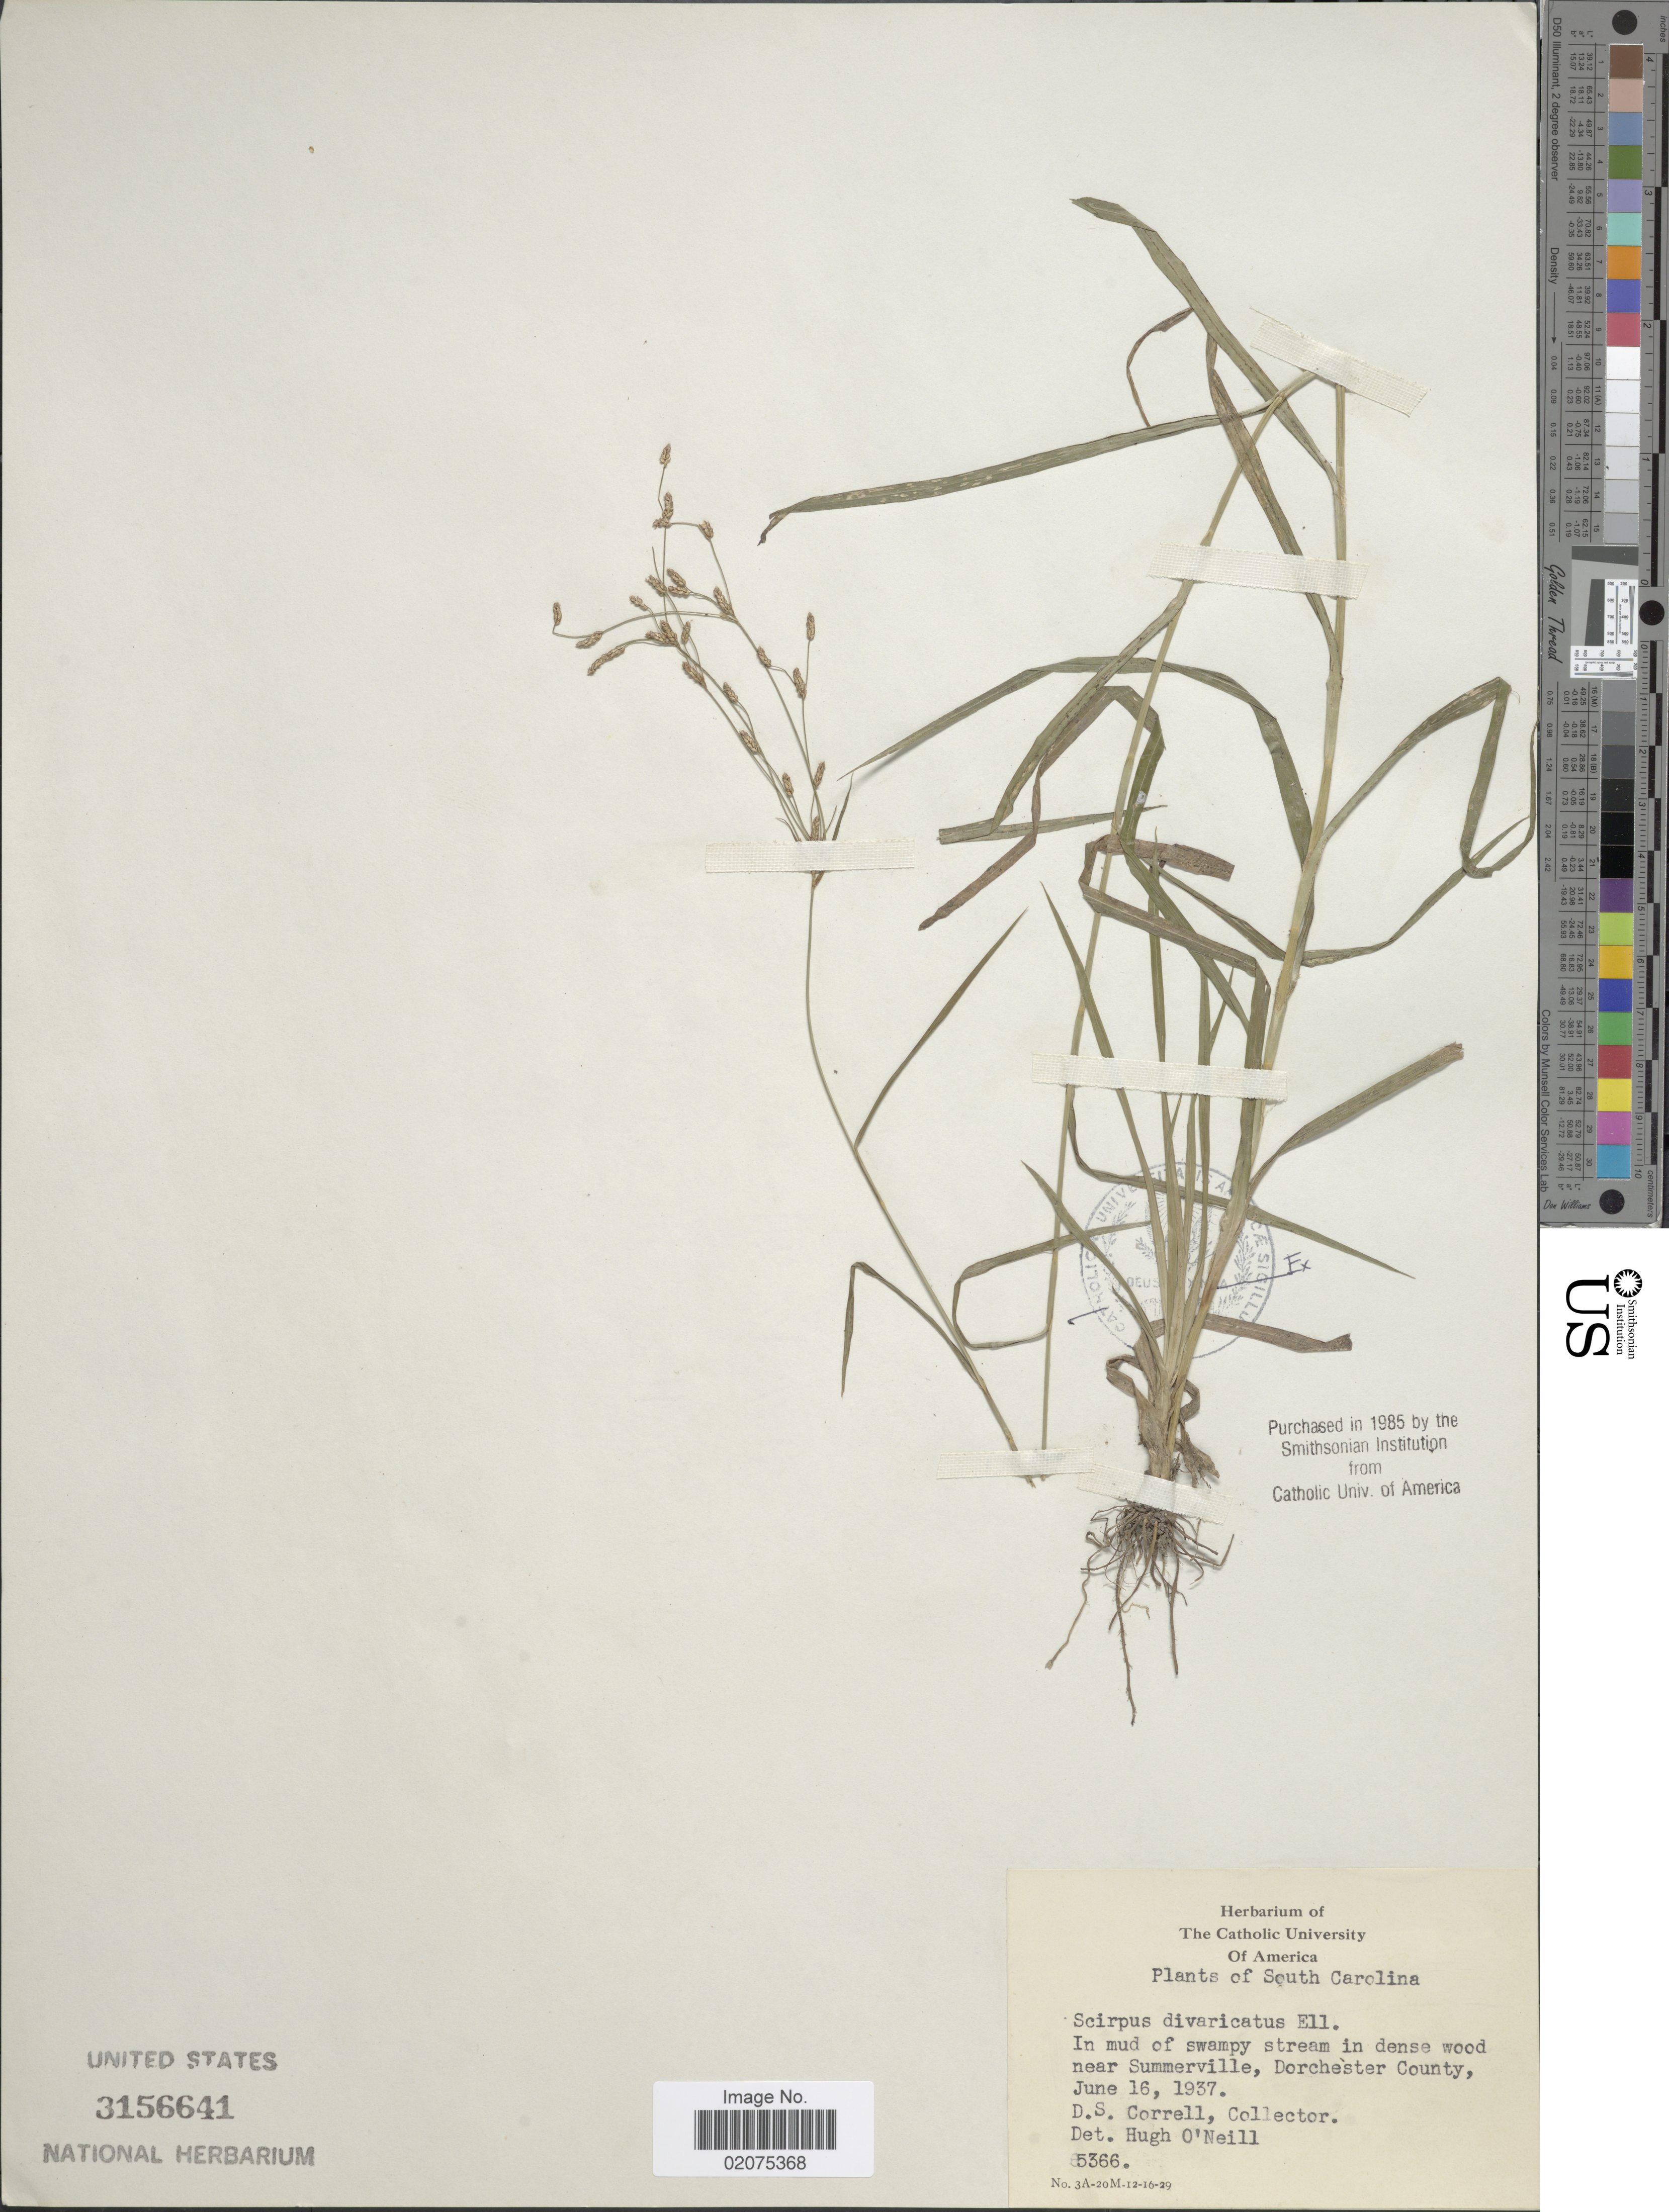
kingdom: Plantae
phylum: Tracheophyta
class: Liliopsida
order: Poales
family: Cyperaceae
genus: Scirpus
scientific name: Scirpus divaricatus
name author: Elliott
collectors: D. S. Correll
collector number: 5366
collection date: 1937-06-16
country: United States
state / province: South Carolina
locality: In mud of swampy stream in dense wood near Summerville, Dorchester County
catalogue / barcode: US 3156641